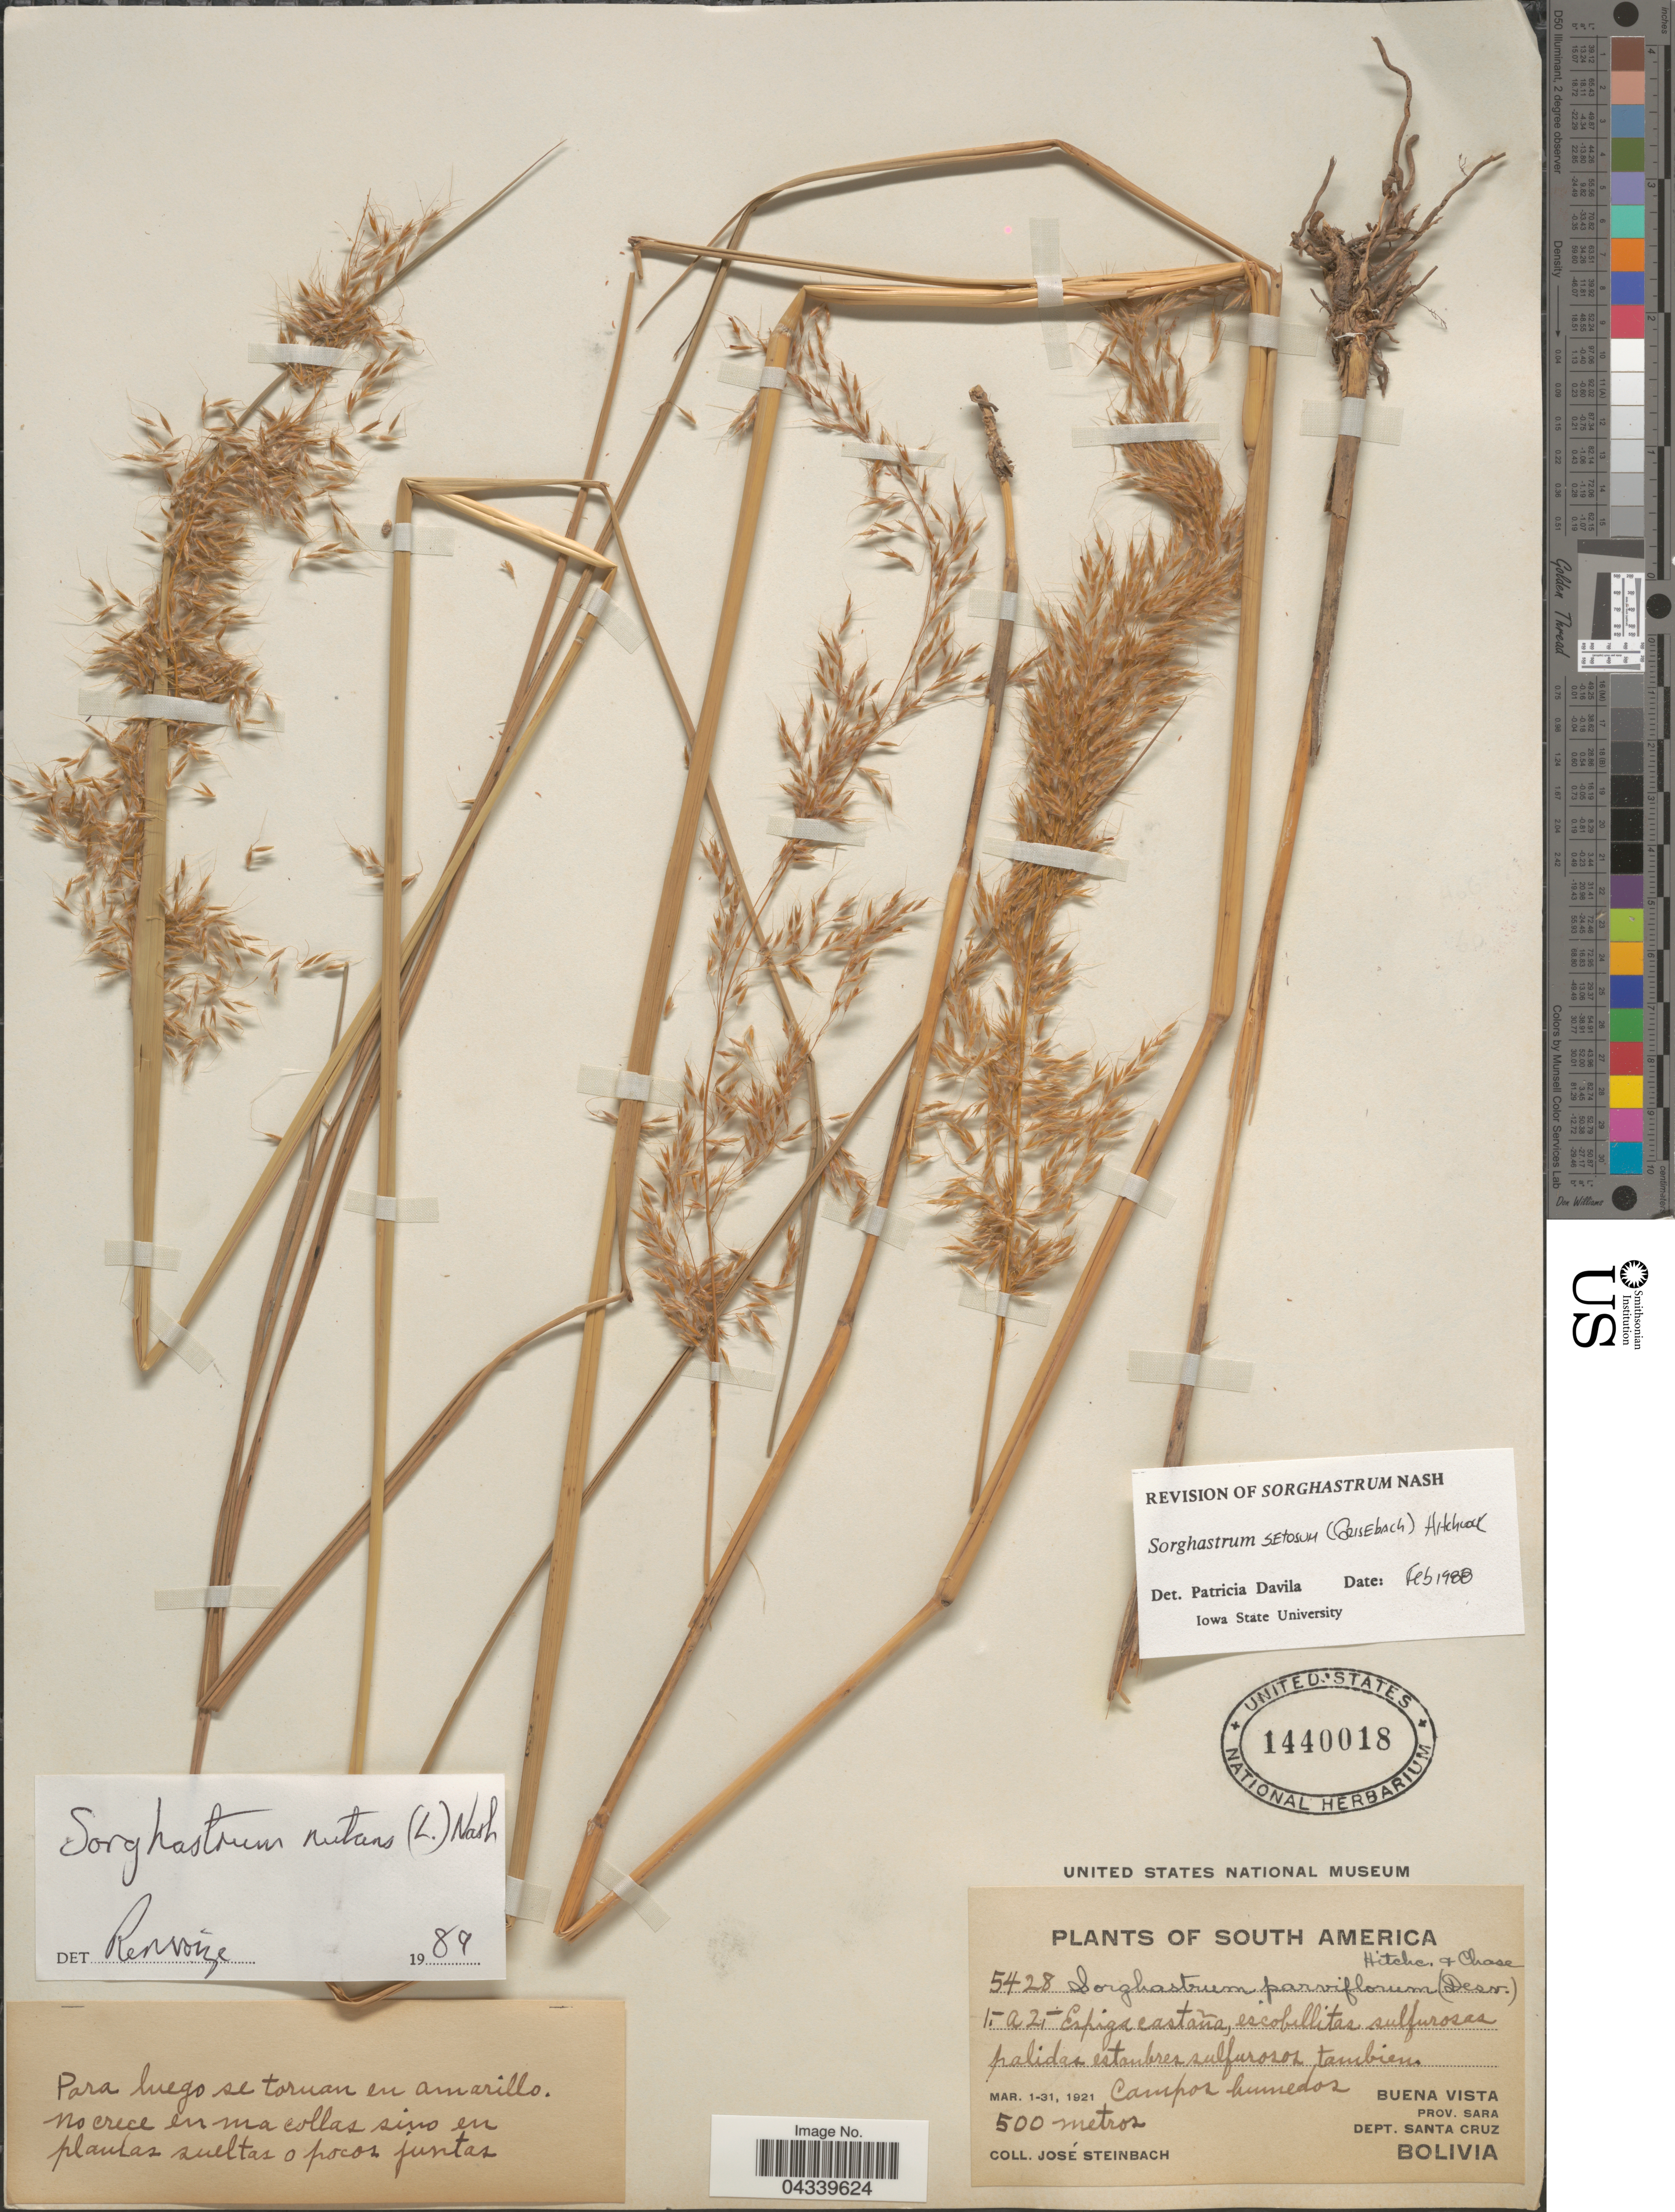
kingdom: Plantae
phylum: Tracheophyta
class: Liliopsida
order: Poales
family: Poaceae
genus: Sorghastrum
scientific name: Sorghastrum setosum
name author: (Griseb.) Hitchc.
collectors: J. Steinbach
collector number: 5428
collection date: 1921-03-01/1921-03-31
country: Bolivia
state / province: Santa Cruz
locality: Campos humedos. Buena Vista. Prov. Sara. Dept. Santa Cruz.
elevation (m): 500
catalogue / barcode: US 1440018